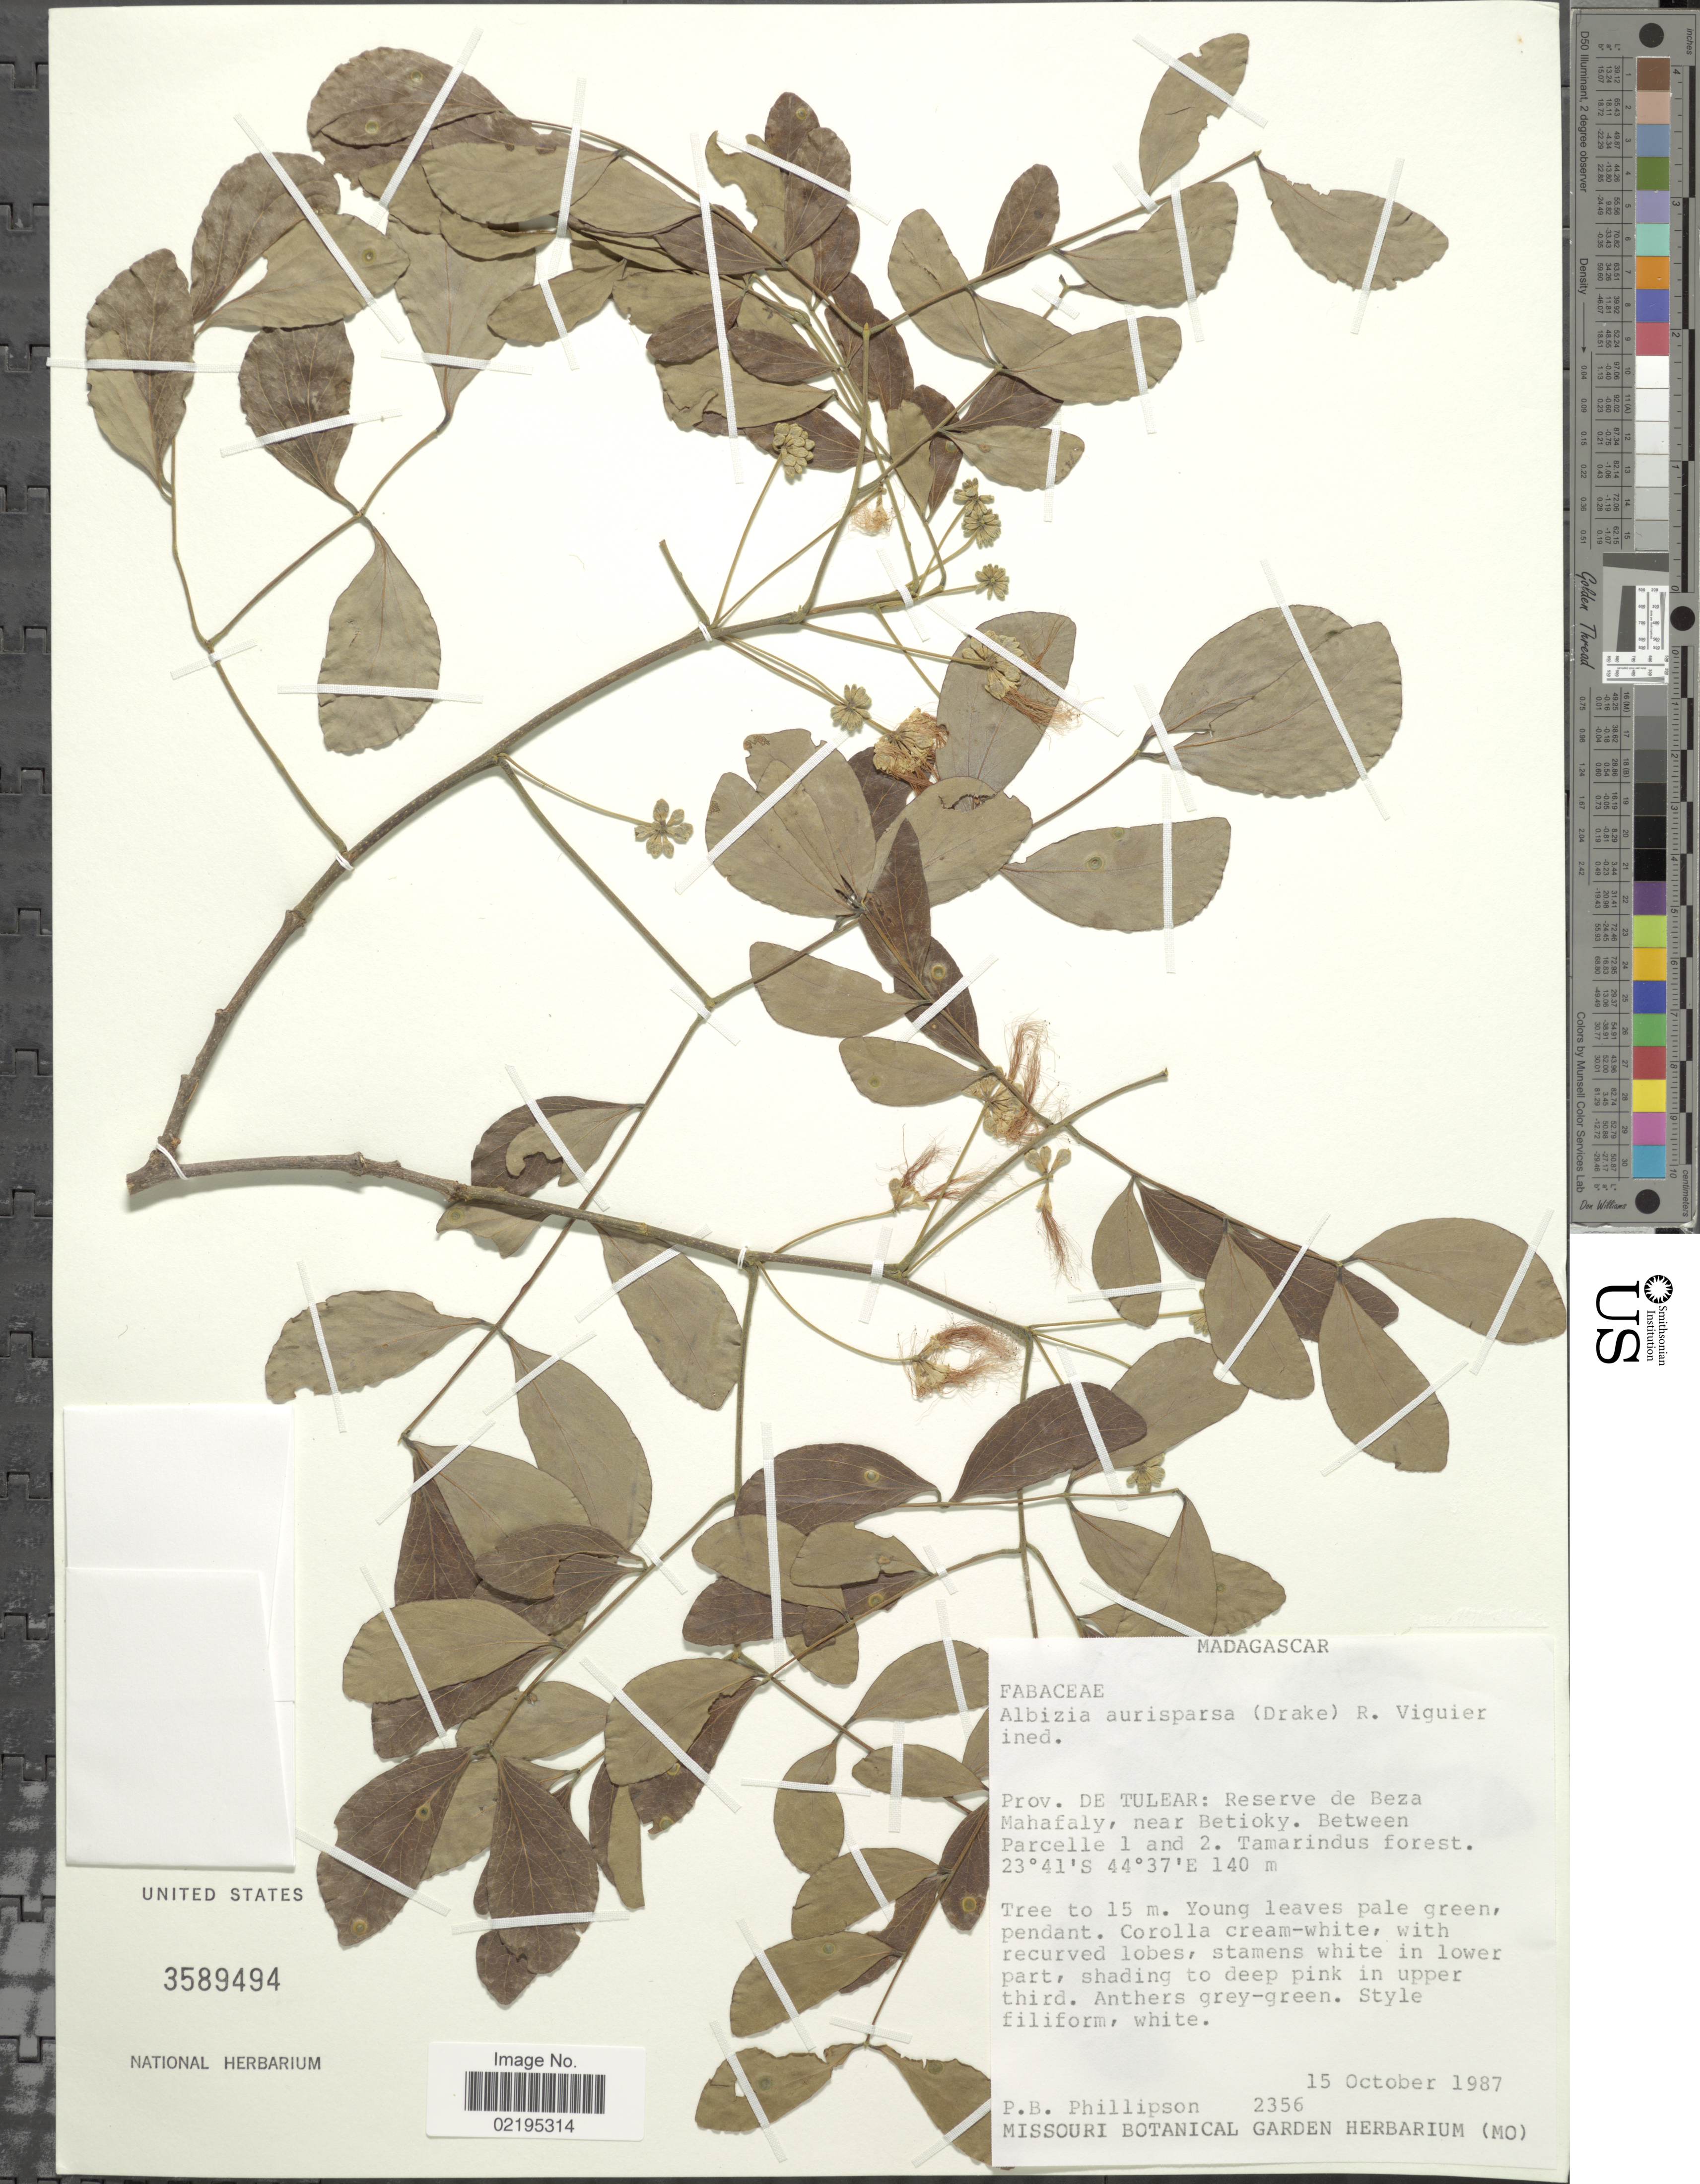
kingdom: Plantae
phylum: Tracheophyta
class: Magnoliopsida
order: Fabales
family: Fabaceae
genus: Albizia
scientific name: Albizia aurisparsa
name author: (Drake) R. Vig.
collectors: P. B. Phillipson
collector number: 2356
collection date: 1987-10-15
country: Madagascar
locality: Prov. de Tulear: Reserve de Beza Mahafaly, near Betioky. Between Parcelle 1 and 2. Tamarindus forest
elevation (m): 140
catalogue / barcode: US 3589494